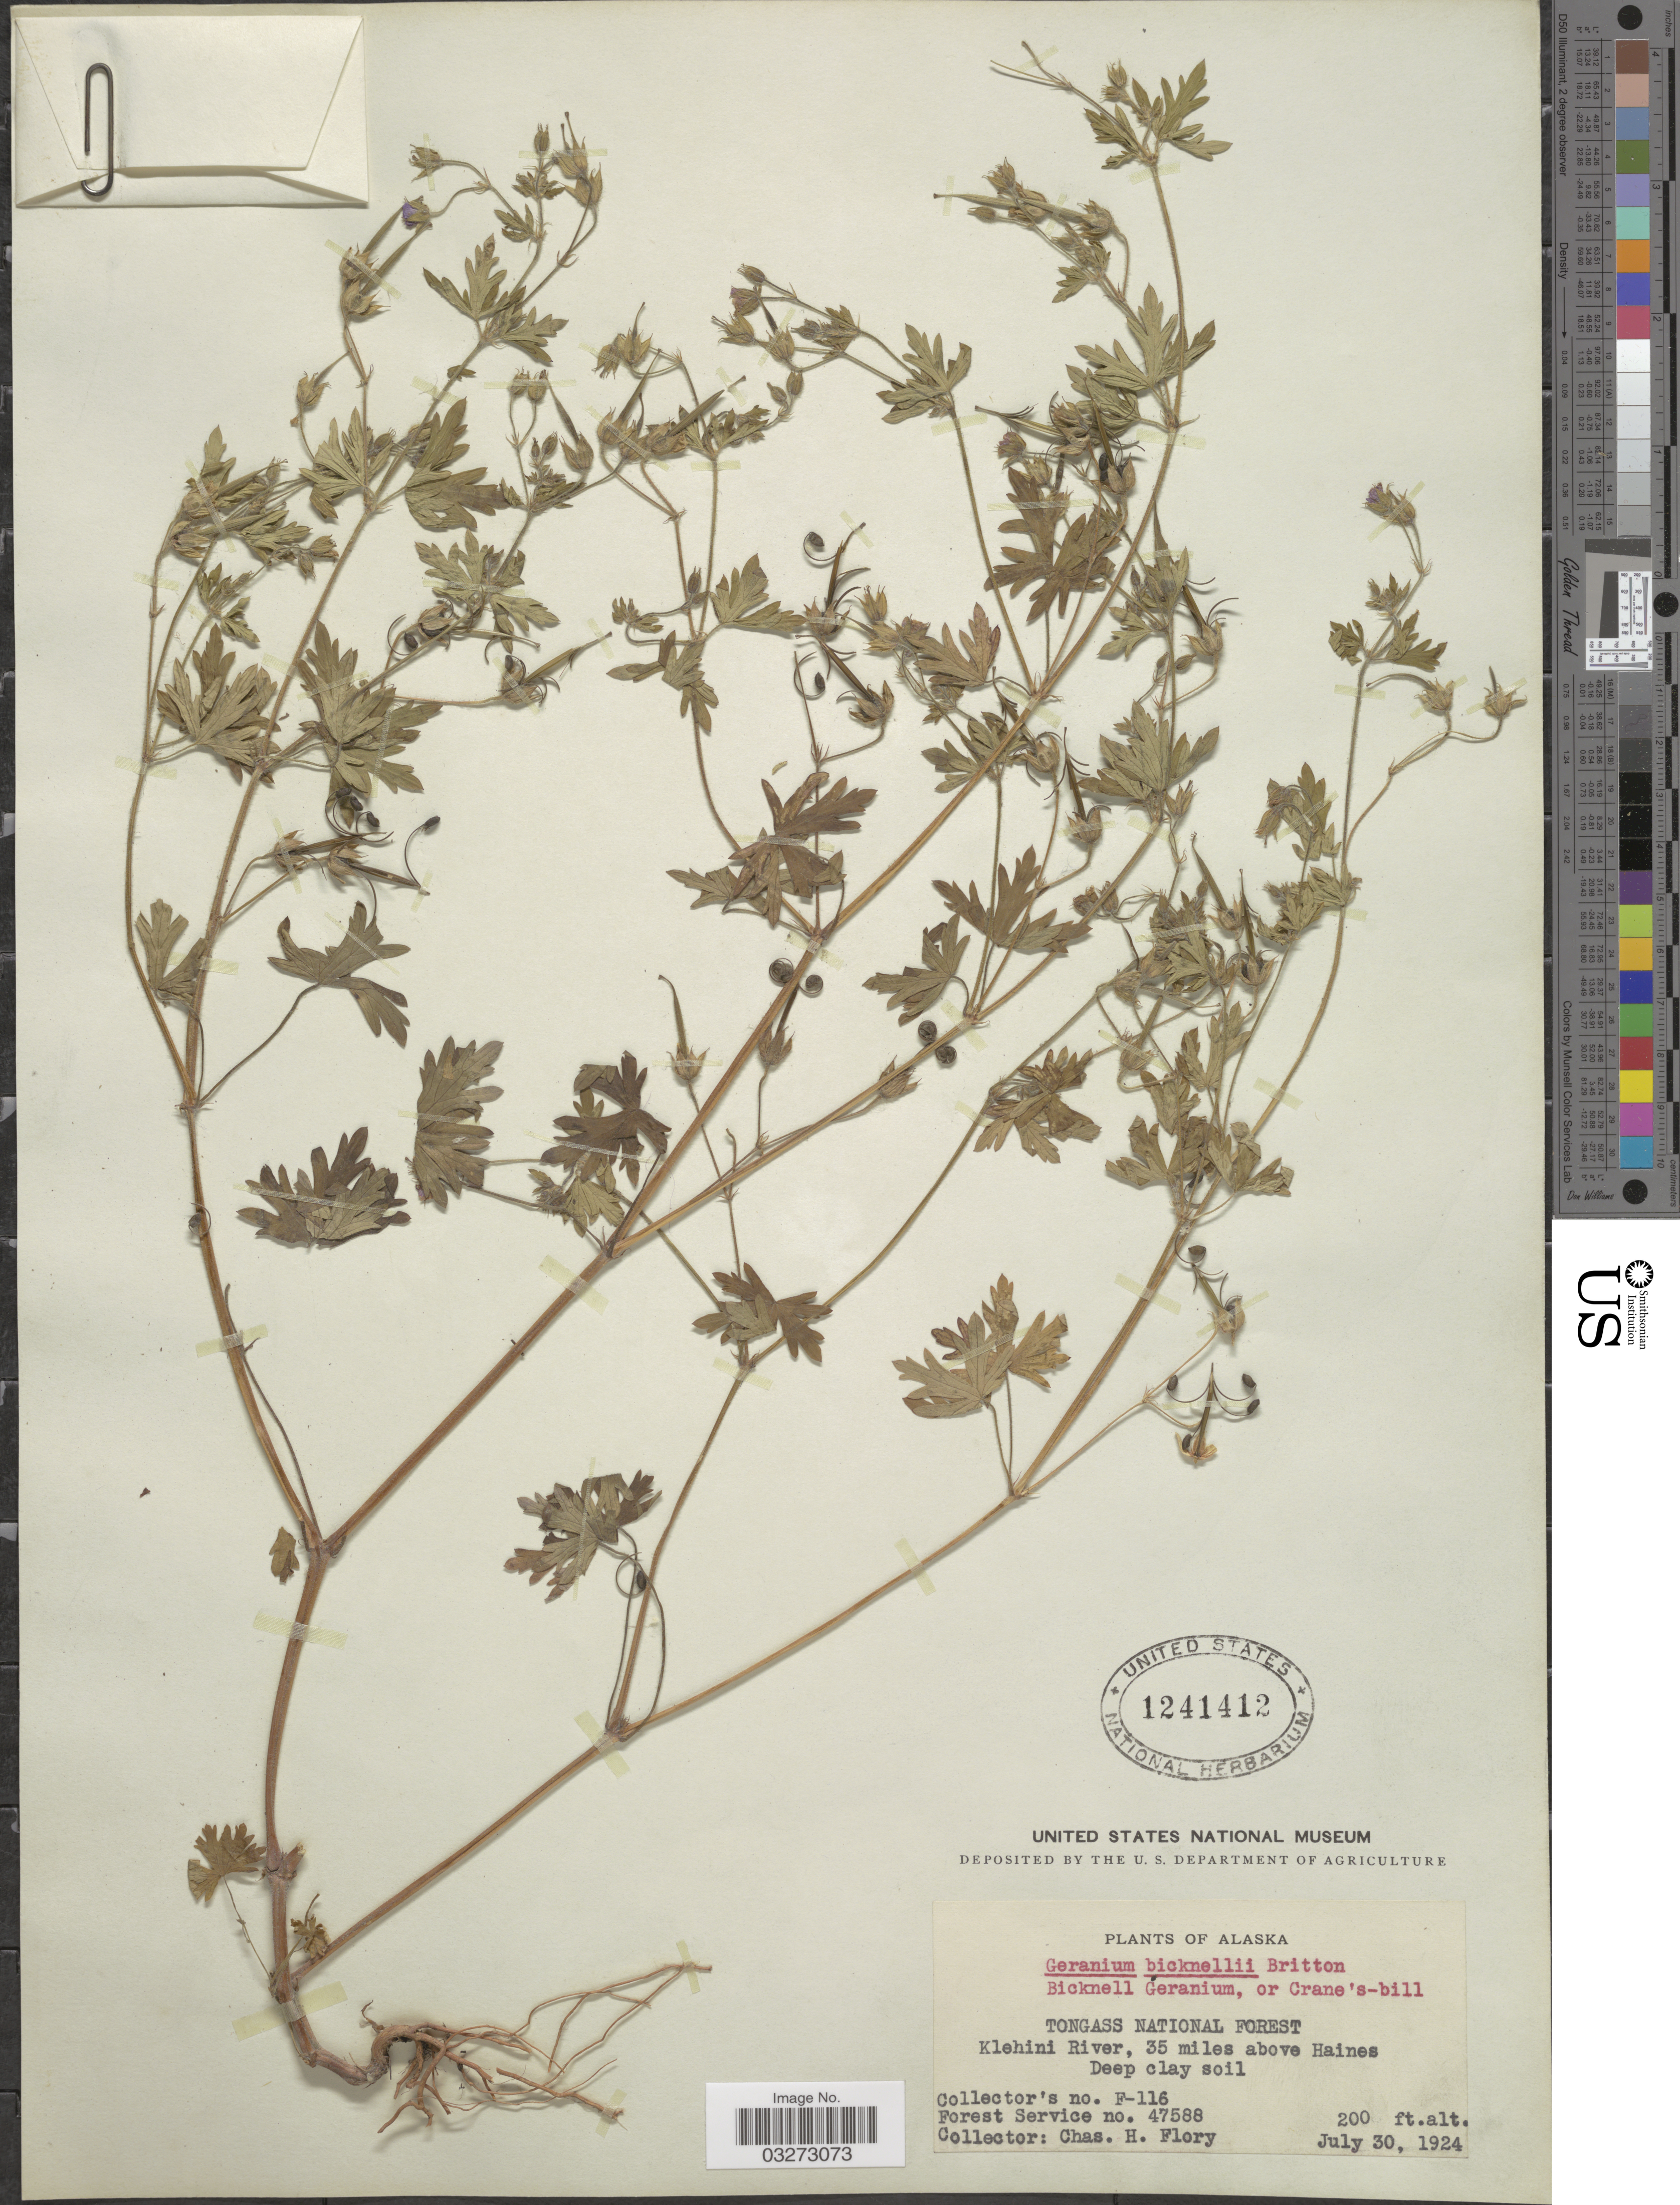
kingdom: Plantae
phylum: Tracheophyta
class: Magnoliopsida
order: Geraniales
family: Geraniaceae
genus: Geranium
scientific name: Geranium bicknellii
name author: Britton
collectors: C. Flory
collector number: F-116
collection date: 1924-07-30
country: United States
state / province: Alaska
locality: Tongass National Forest, Klehini River, 35 miles above Haines.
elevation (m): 61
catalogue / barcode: US 1241412